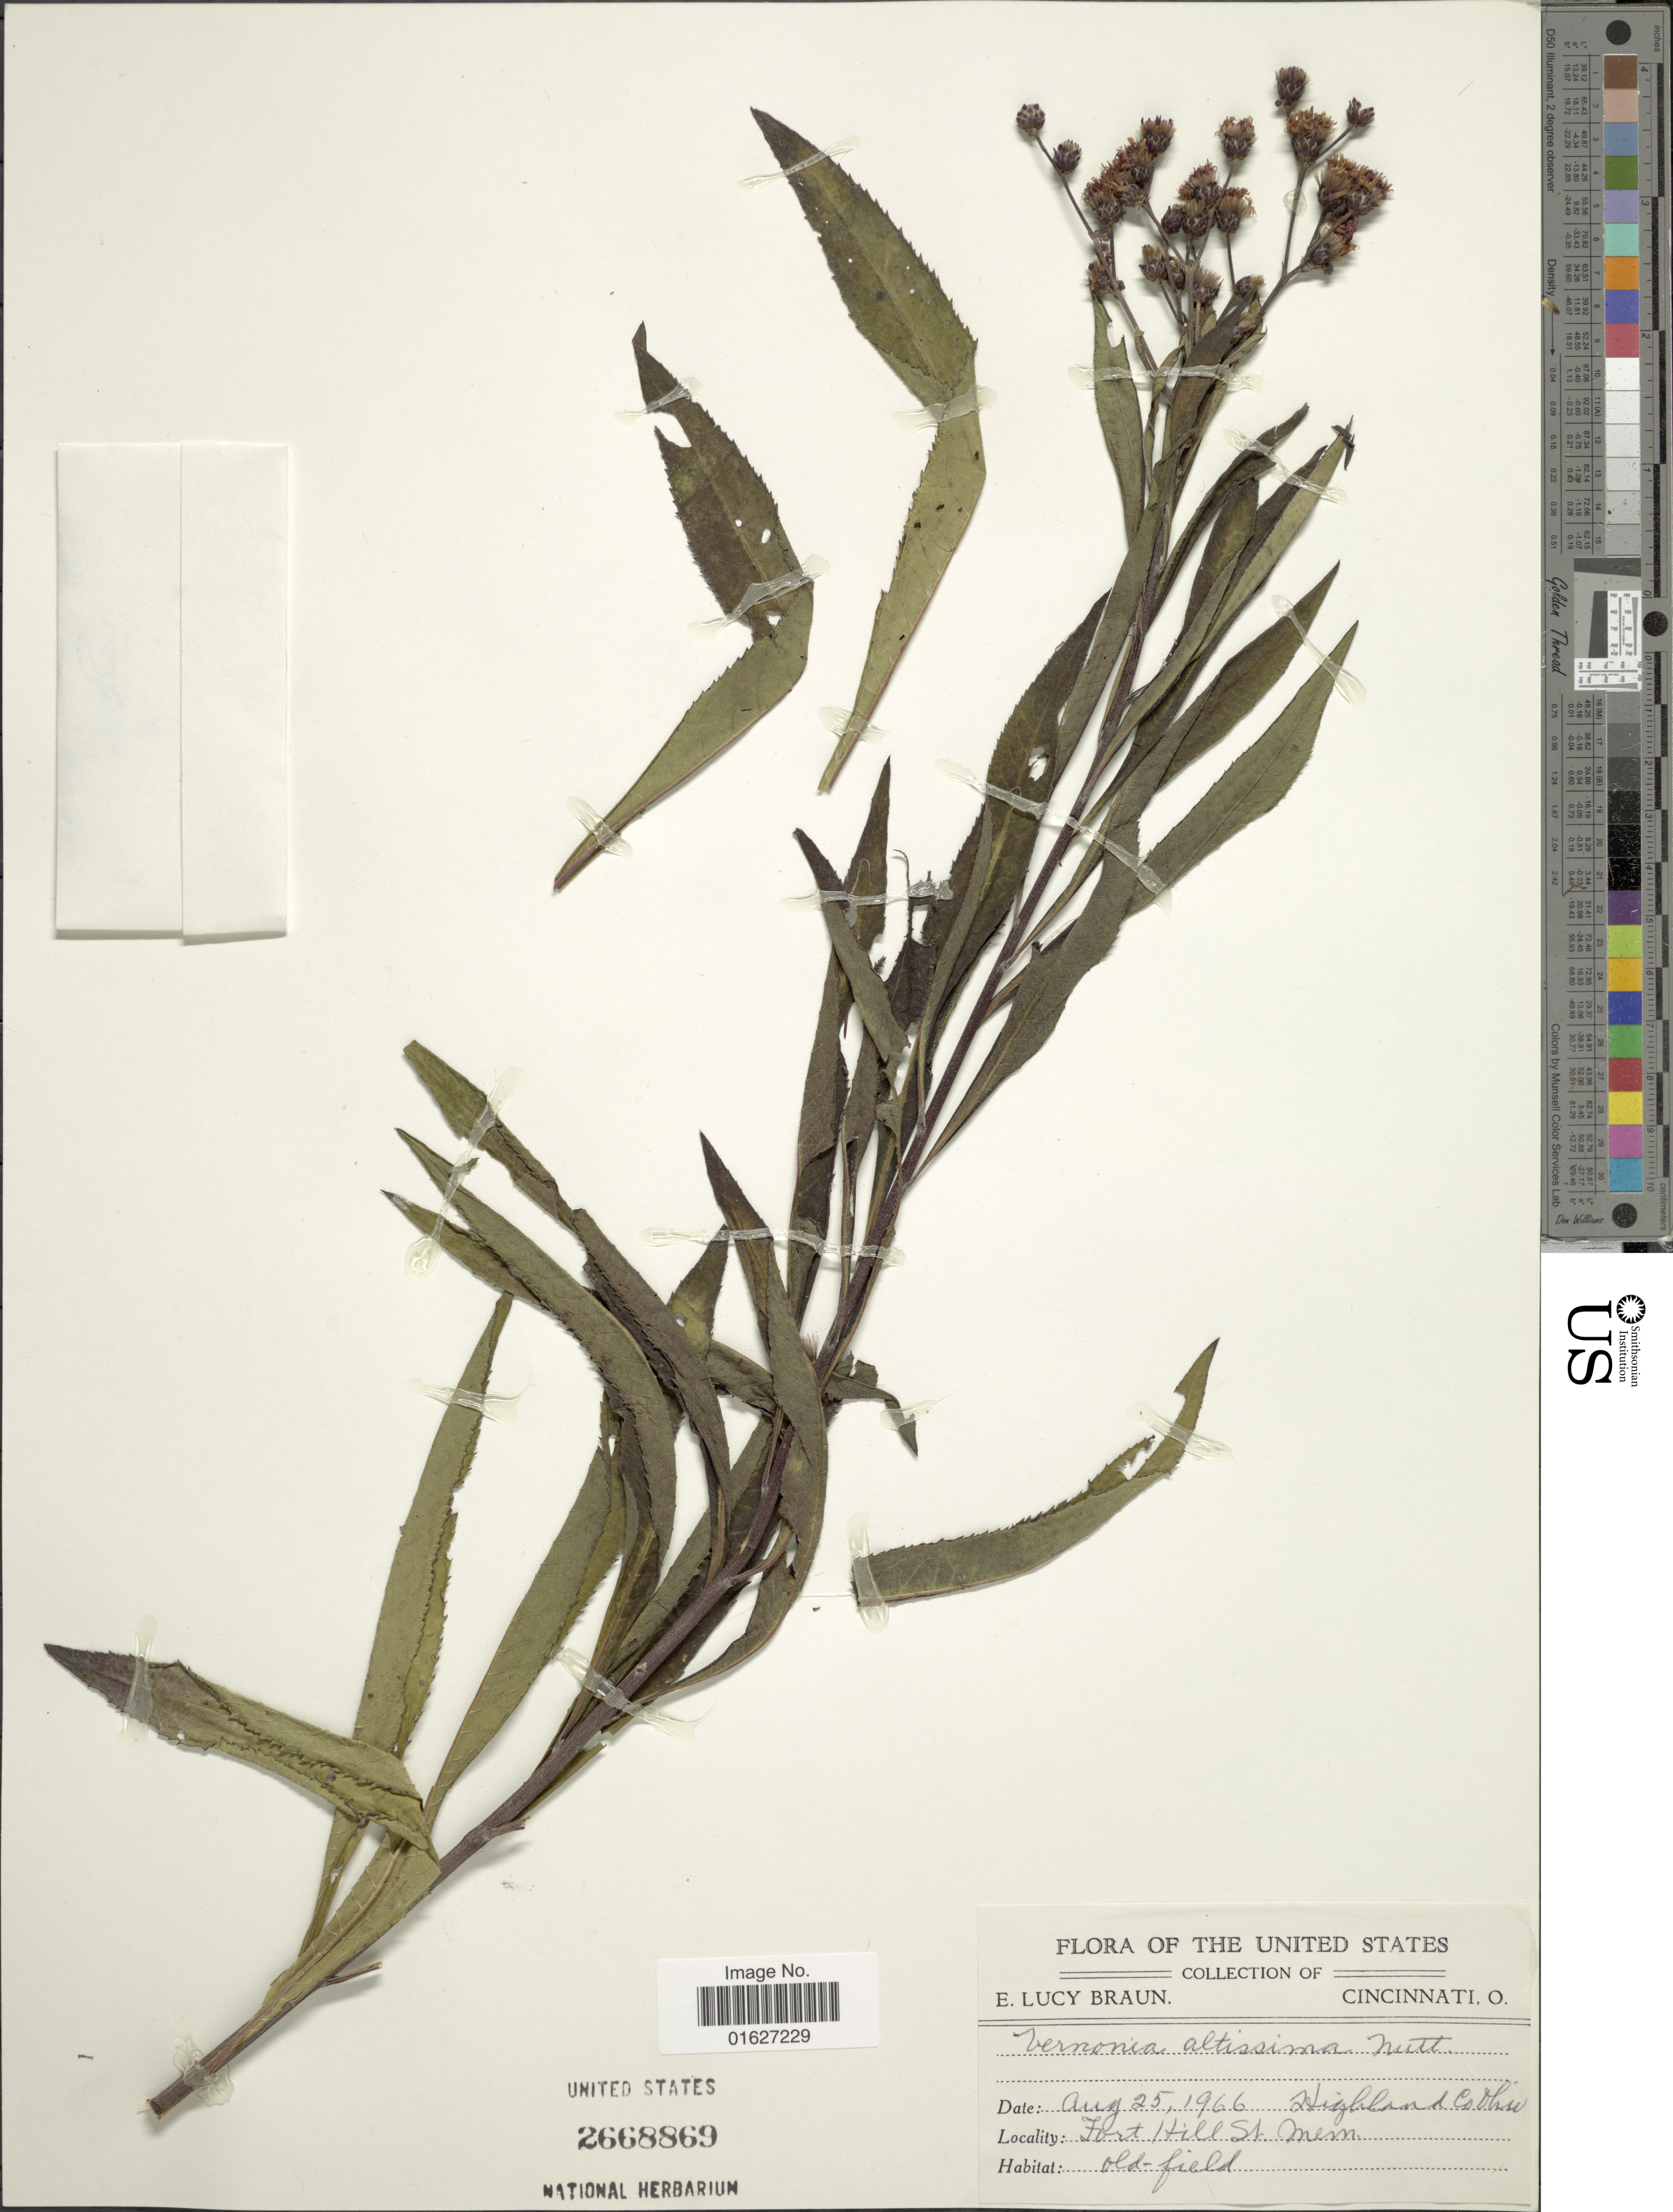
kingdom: Plantae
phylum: Tracheophyta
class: Magnoliopsida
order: Asterales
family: Asteraceae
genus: Vernonia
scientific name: Vernonia gigantea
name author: (Walter) Trel.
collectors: E. L. Braun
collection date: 1966-08-25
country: United States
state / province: Ohio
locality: Highland Co. Ohio. Fort Hill St. Mem.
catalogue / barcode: US 2668869